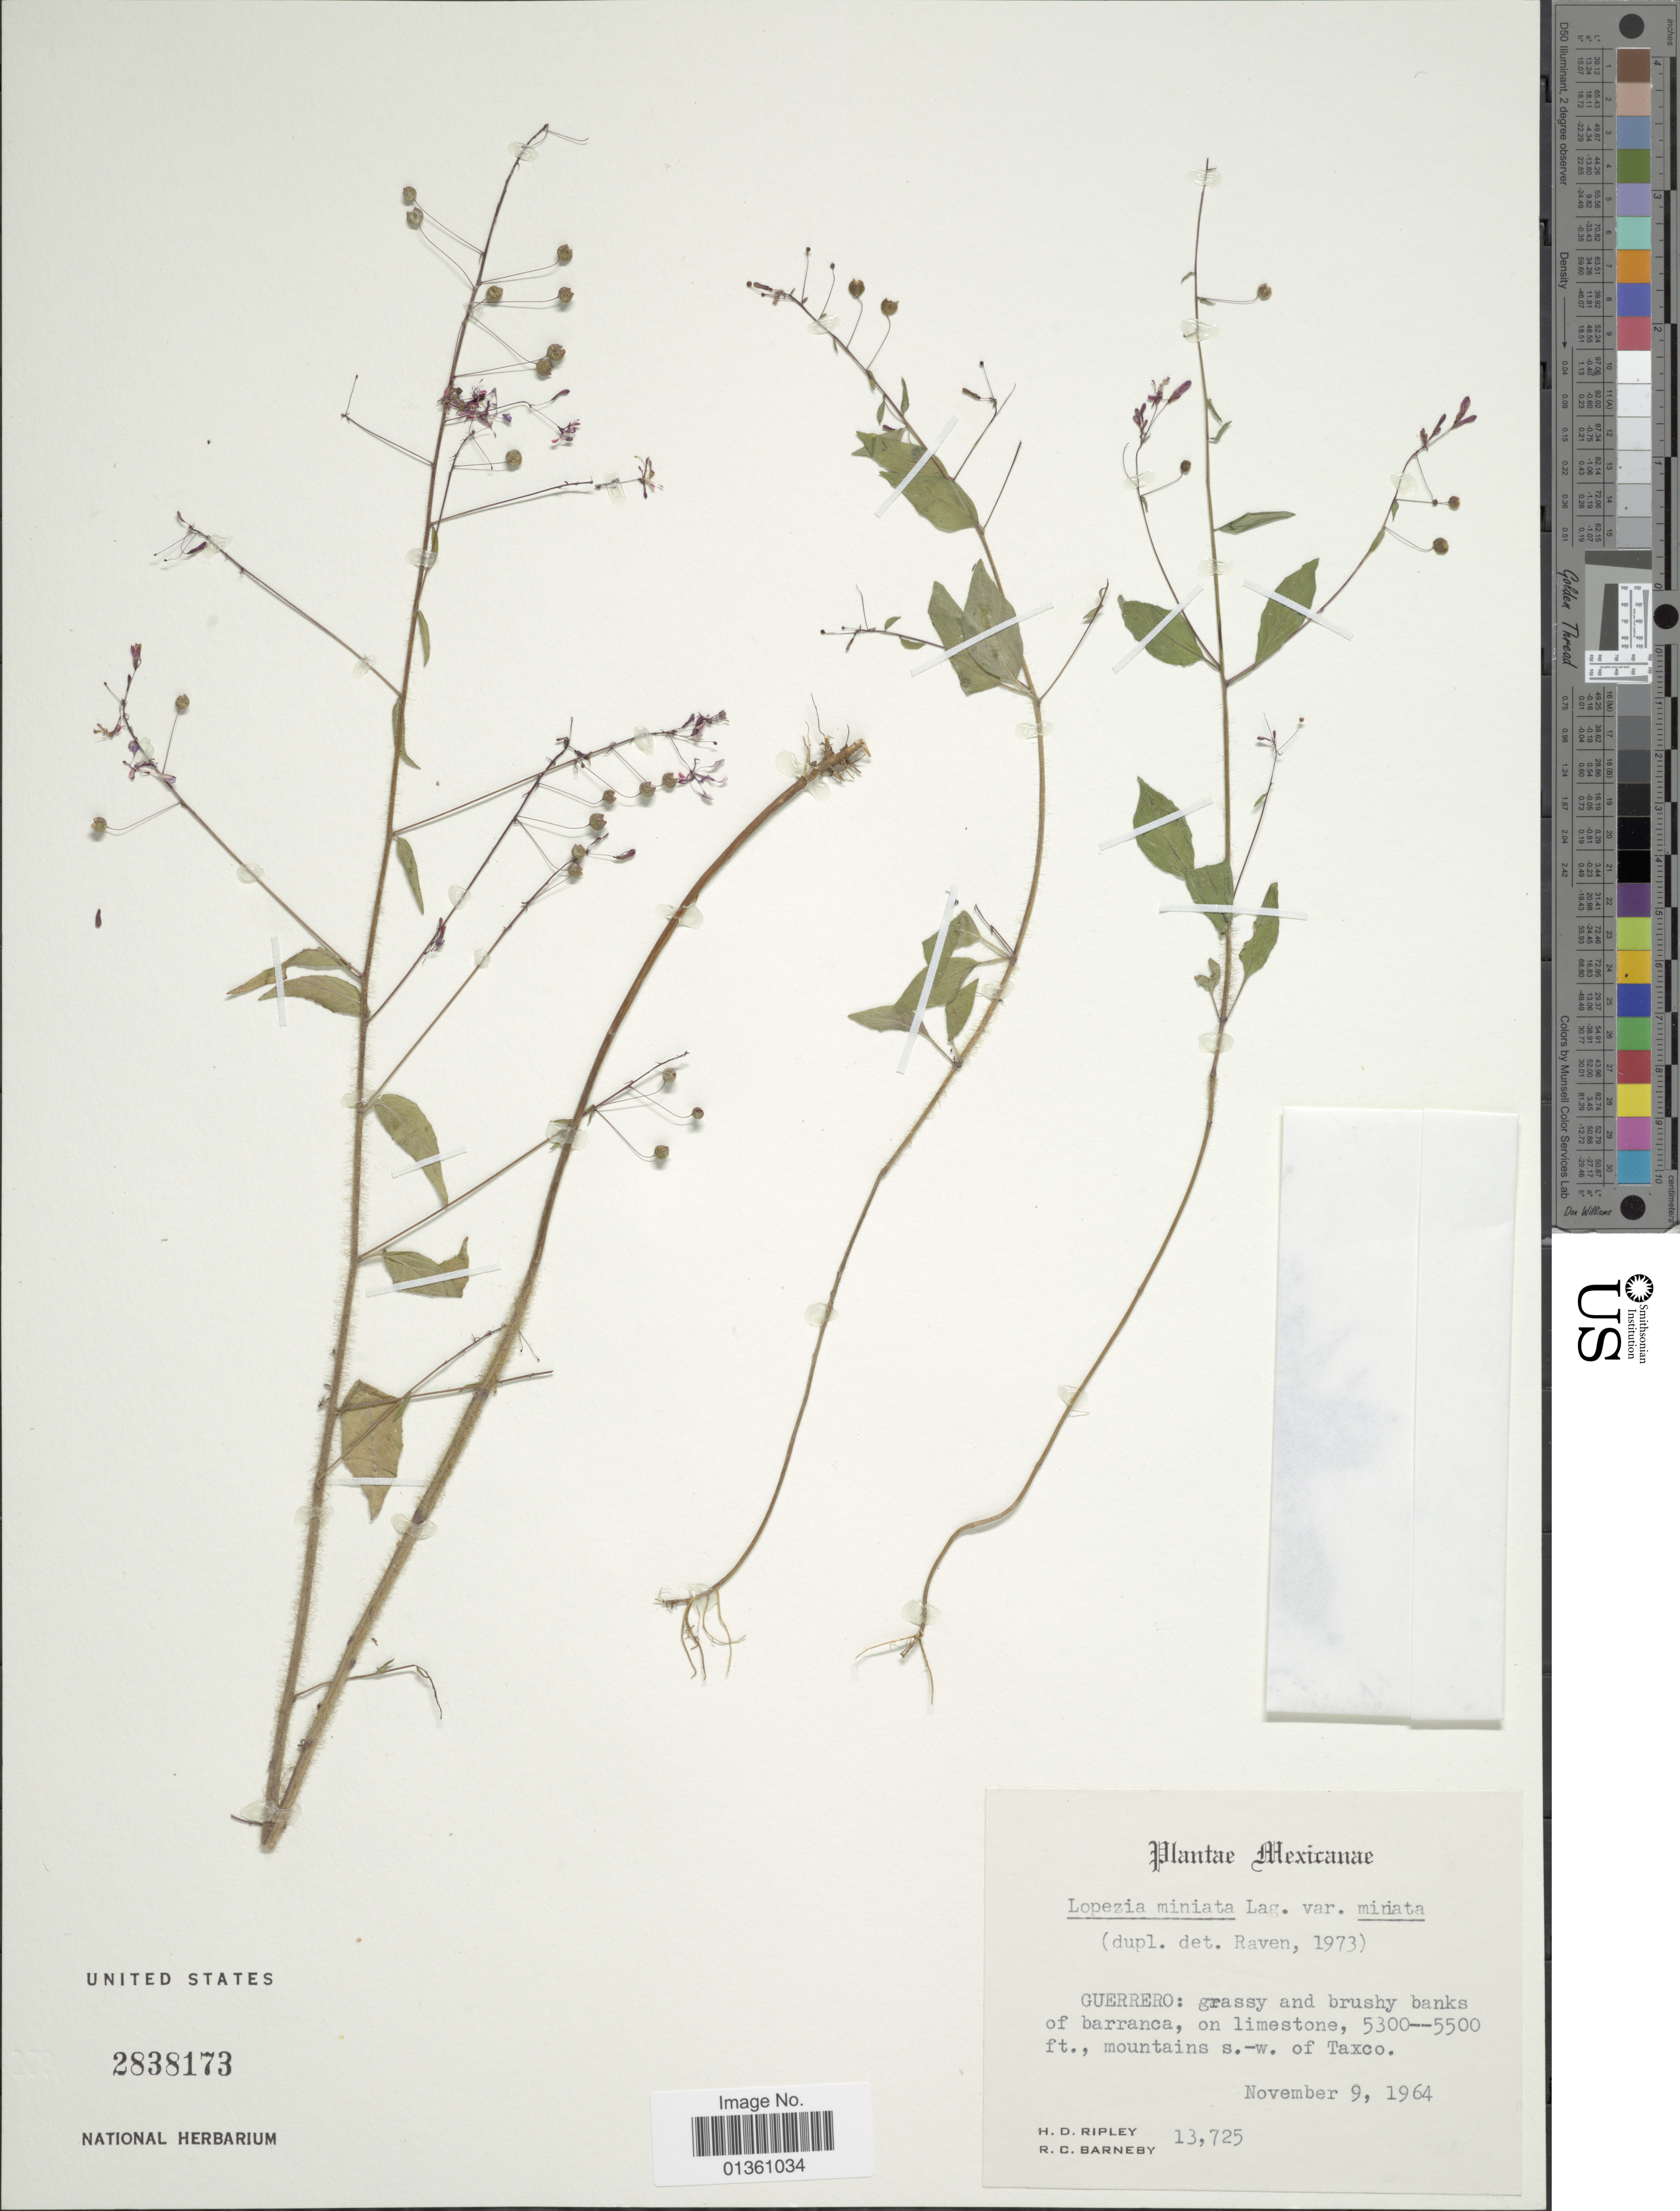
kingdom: Plantae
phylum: Tracheophyta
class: Magnoliopsida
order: Myrtales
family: Onagraceae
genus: Lopezia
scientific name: Lopezia miniata subsp. miniata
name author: Lag. ex DC.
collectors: H. Ripley & R. C. Barneby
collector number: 13725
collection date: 1964-11-09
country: Mexico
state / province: Guerrero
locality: S.-w. of Taxco.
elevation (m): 1615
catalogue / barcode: US 2838173